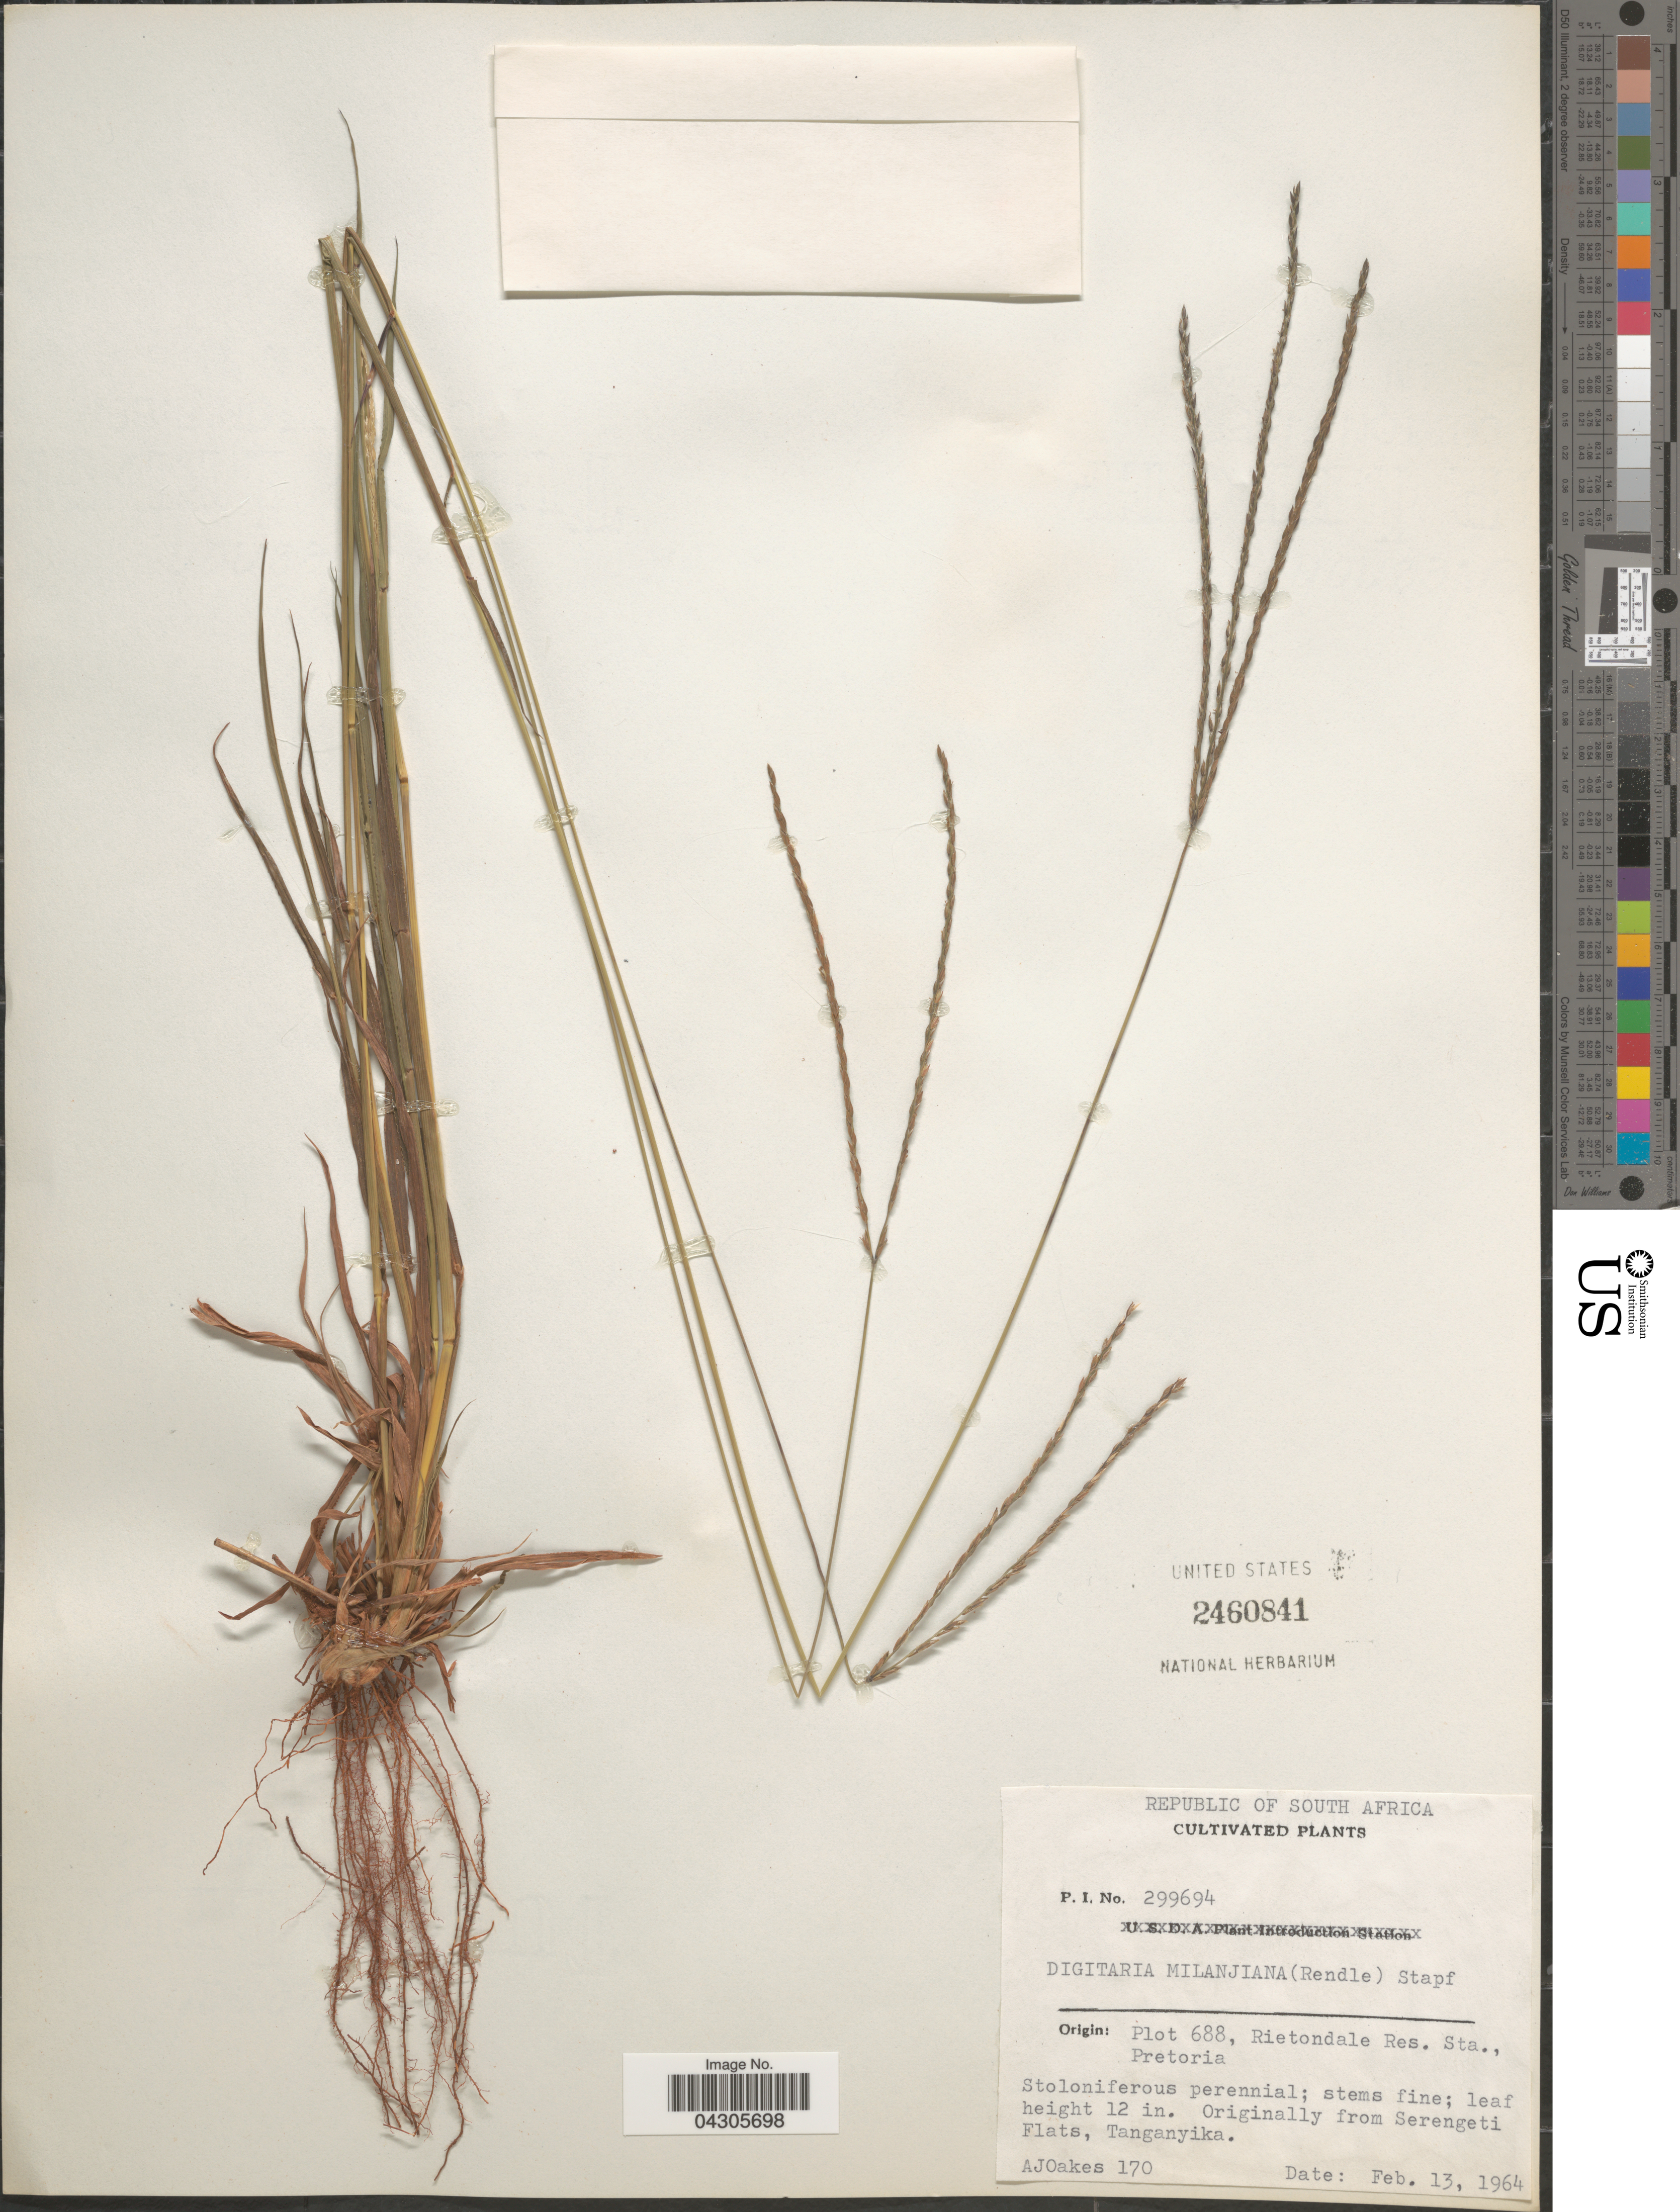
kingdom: Plantae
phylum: Tracheophyta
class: Liliopsida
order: Poales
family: Poaceae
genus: Digitaria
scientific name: Digitaria milanjiana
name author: (Rendle) Stapf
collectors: A. Oakes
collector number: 170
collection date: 1964-02-13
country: South Africa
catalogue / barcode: US 2460841